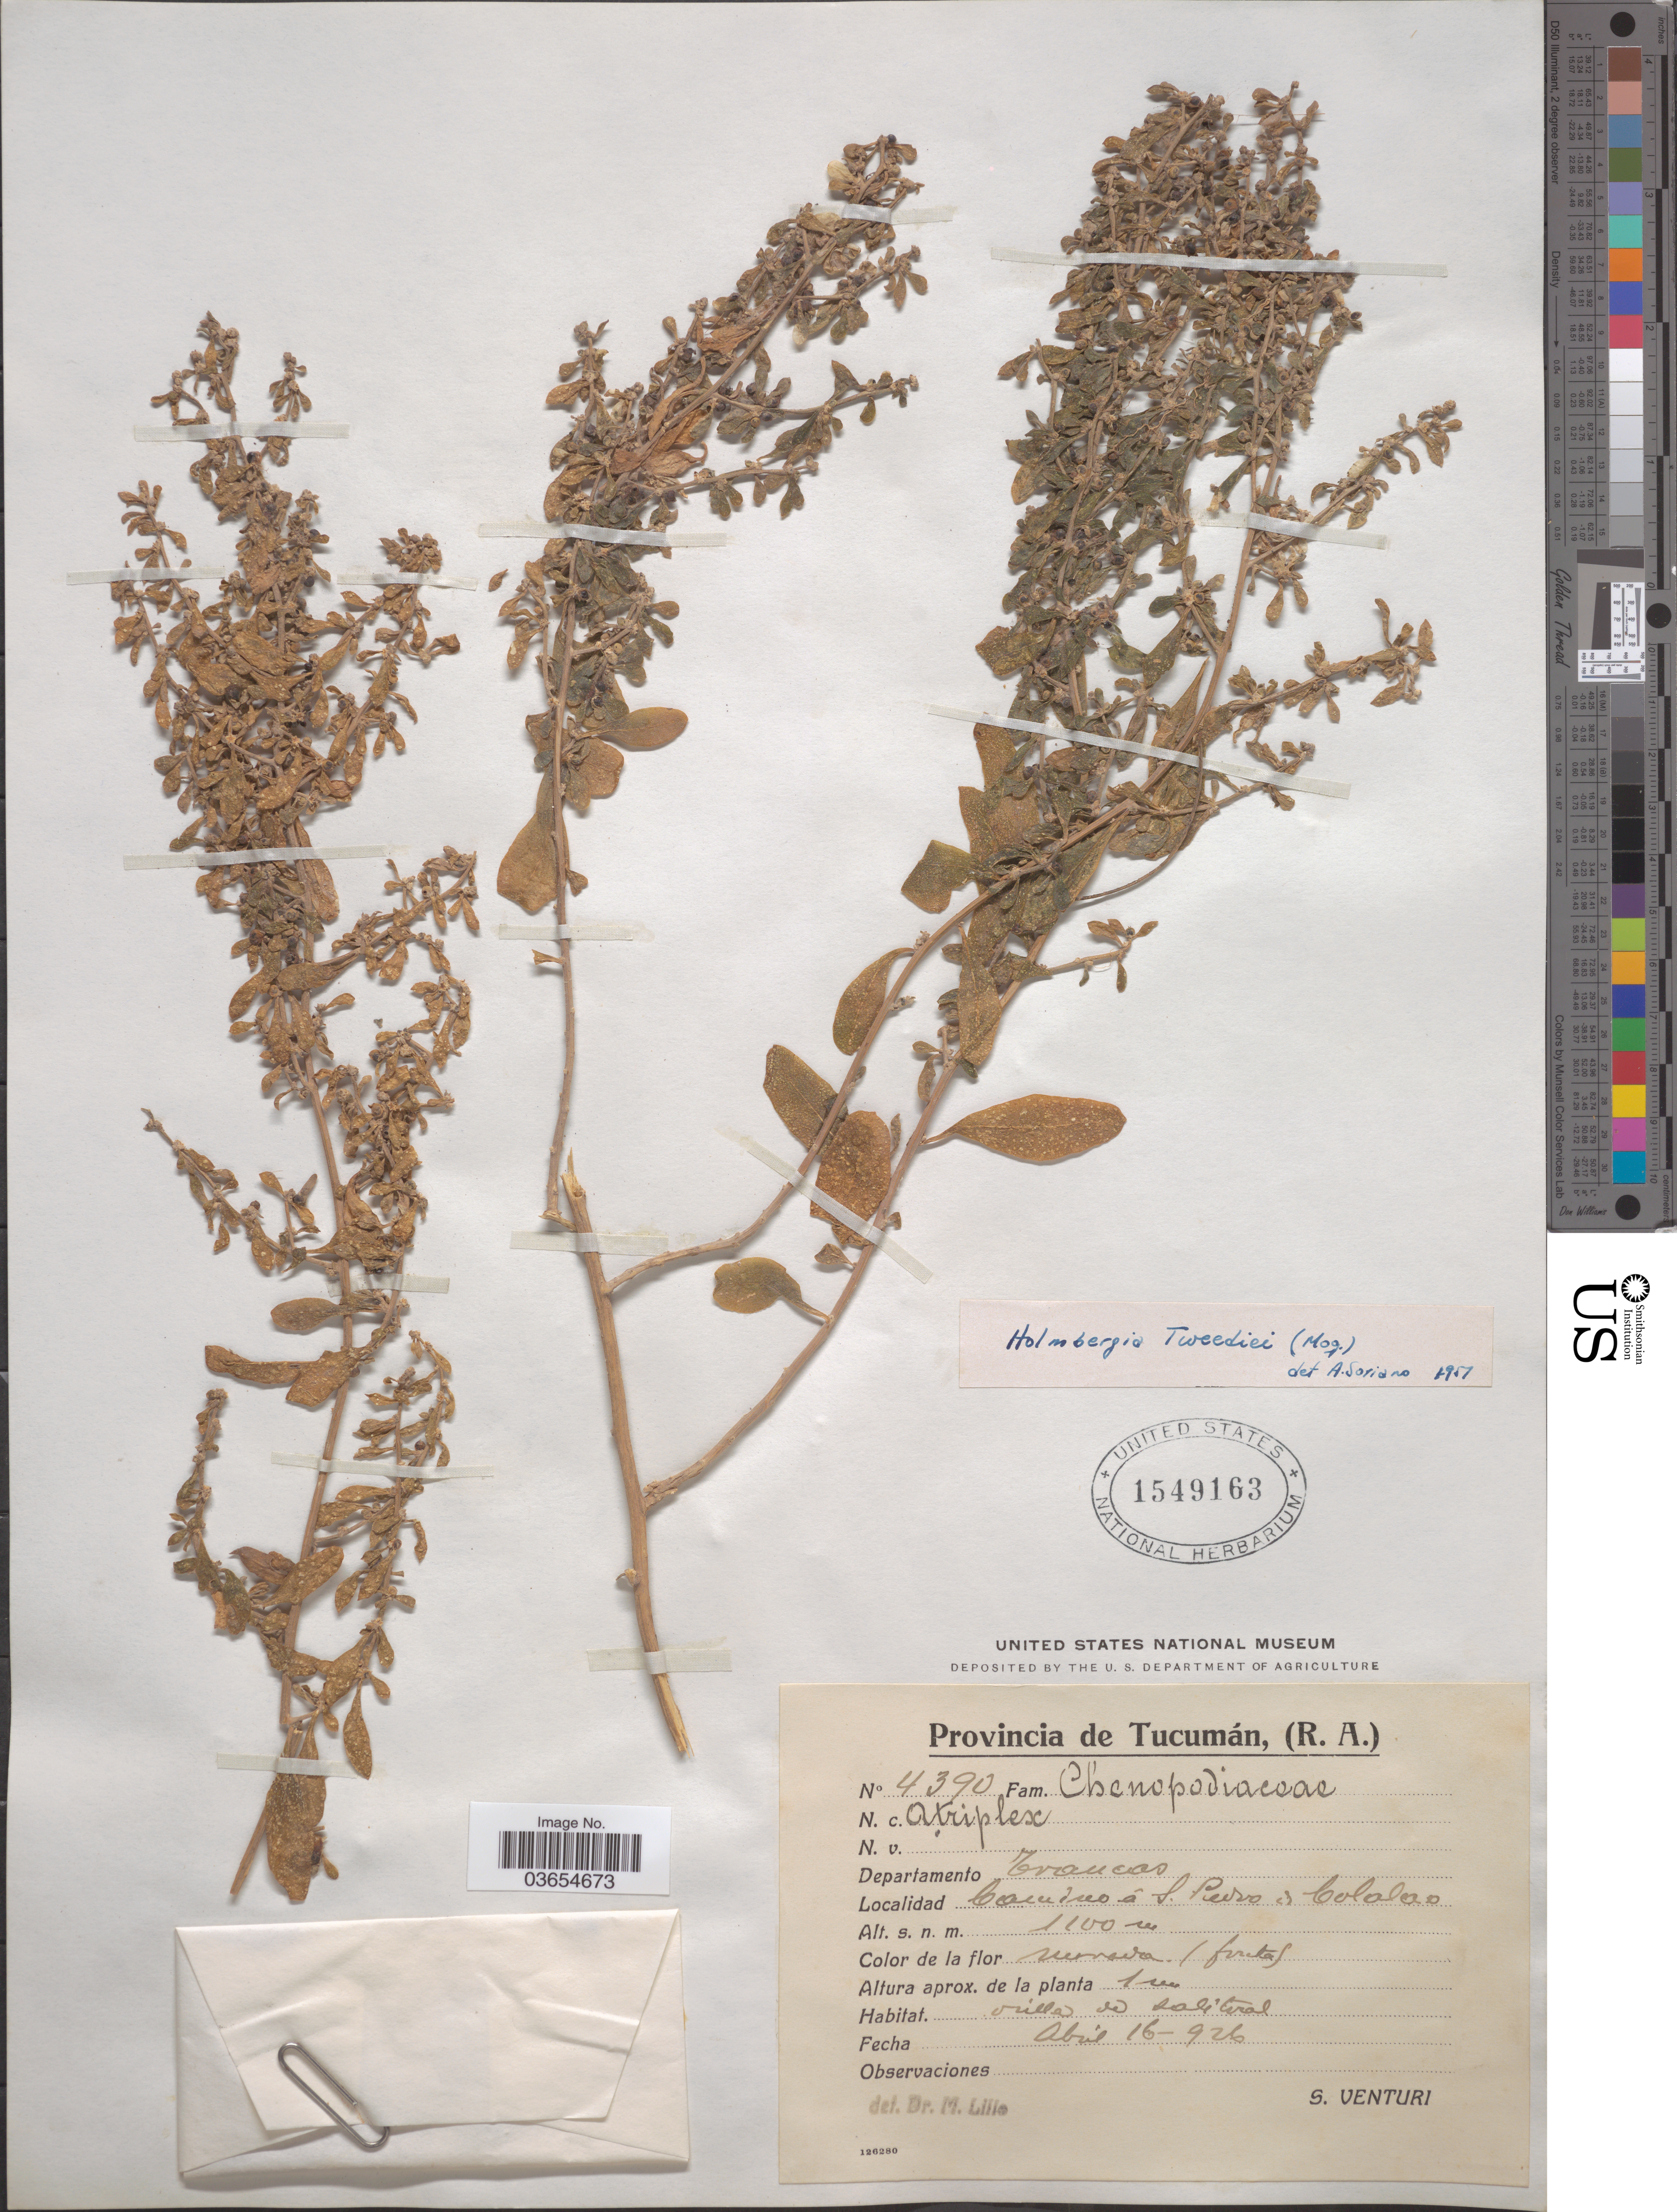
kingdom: Plantae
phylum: Tracheophyta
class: Magnoliopsida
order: Caryophyllales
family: Amaranthaceae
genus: Chenopodium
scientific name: Chenopodium tweedii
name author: Moq.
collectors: S. Venturi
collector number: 4390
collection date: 1926-04-16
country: Argentina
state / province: Tucuman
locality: Departamento Trancas. Camino á S. Pedro de Colalao.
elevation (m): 1100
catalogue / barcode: US 1549163